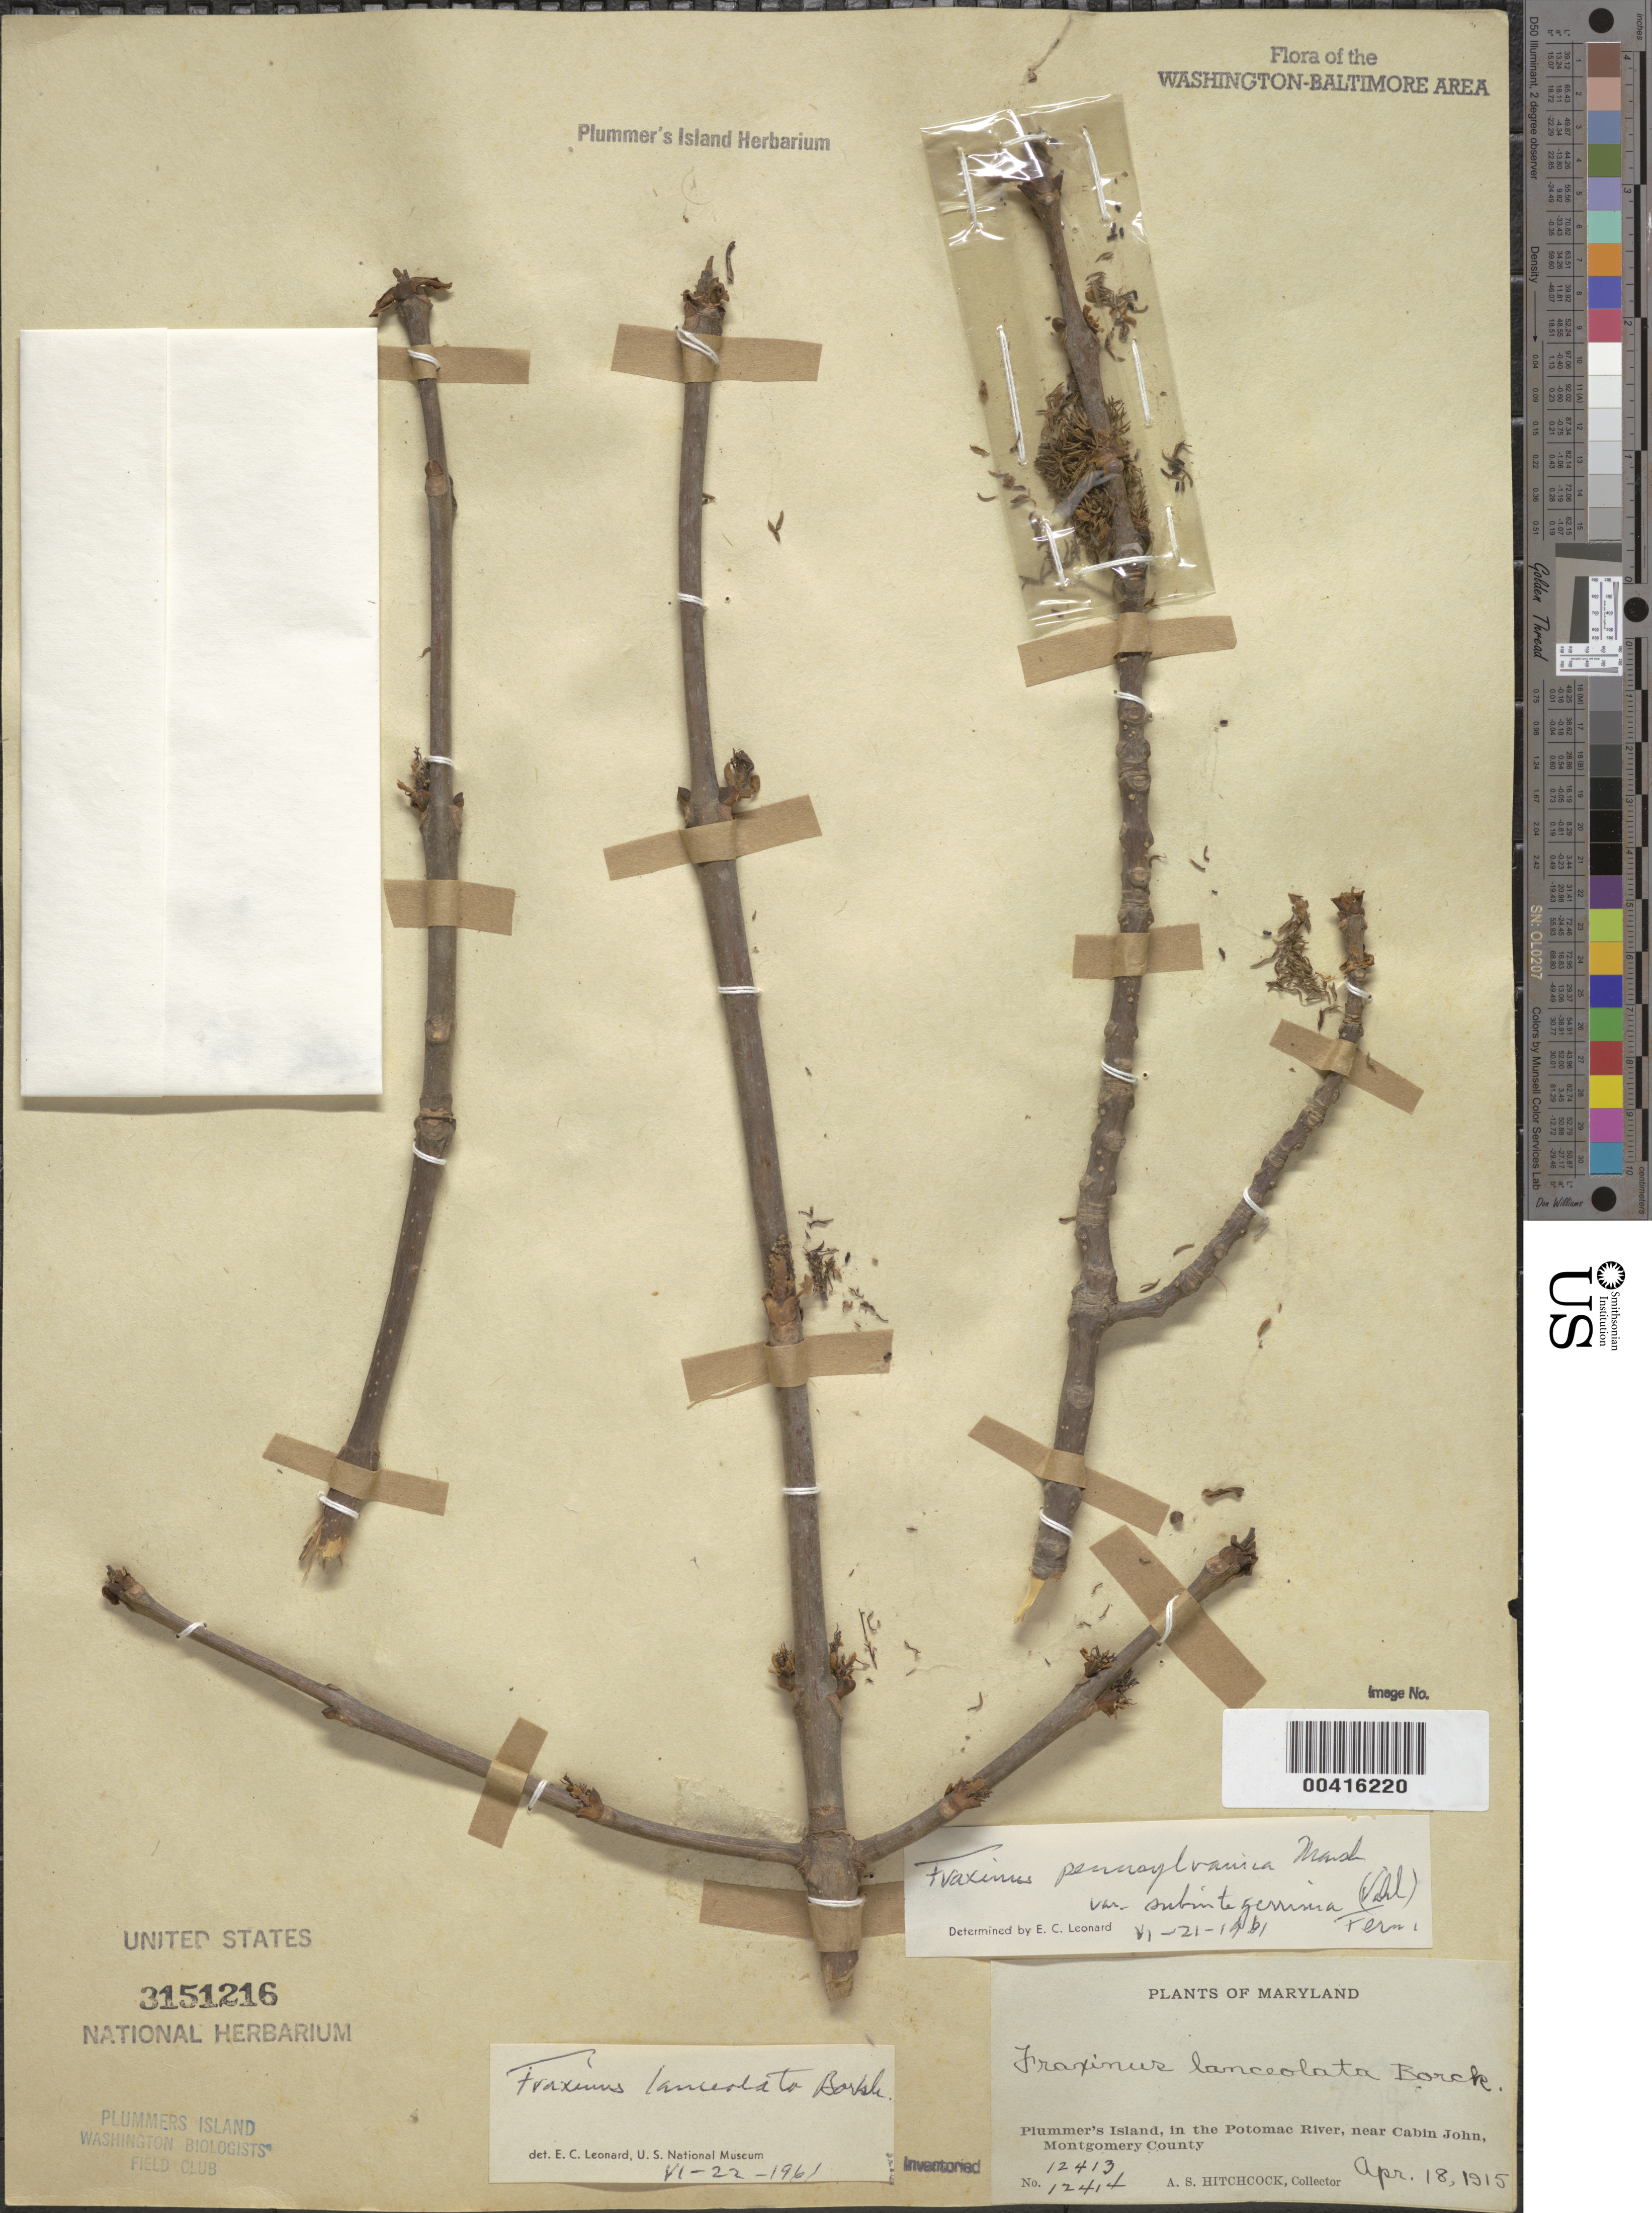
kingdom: Plantae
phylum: Tracheophyta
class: Magnoliopsida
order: Lamiales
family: Oleaceae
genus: Fraxinus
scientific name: Fraxinus pennsylvanica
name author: Marshall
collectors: A. S. Hitchcock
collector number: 12413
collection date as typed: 18 Apr 1915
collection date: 1915-04-18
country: United States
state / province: Maryland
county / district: Montgomery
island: Plummers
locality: Plummer's Island C. & O. Canal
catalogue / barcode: US 3151216